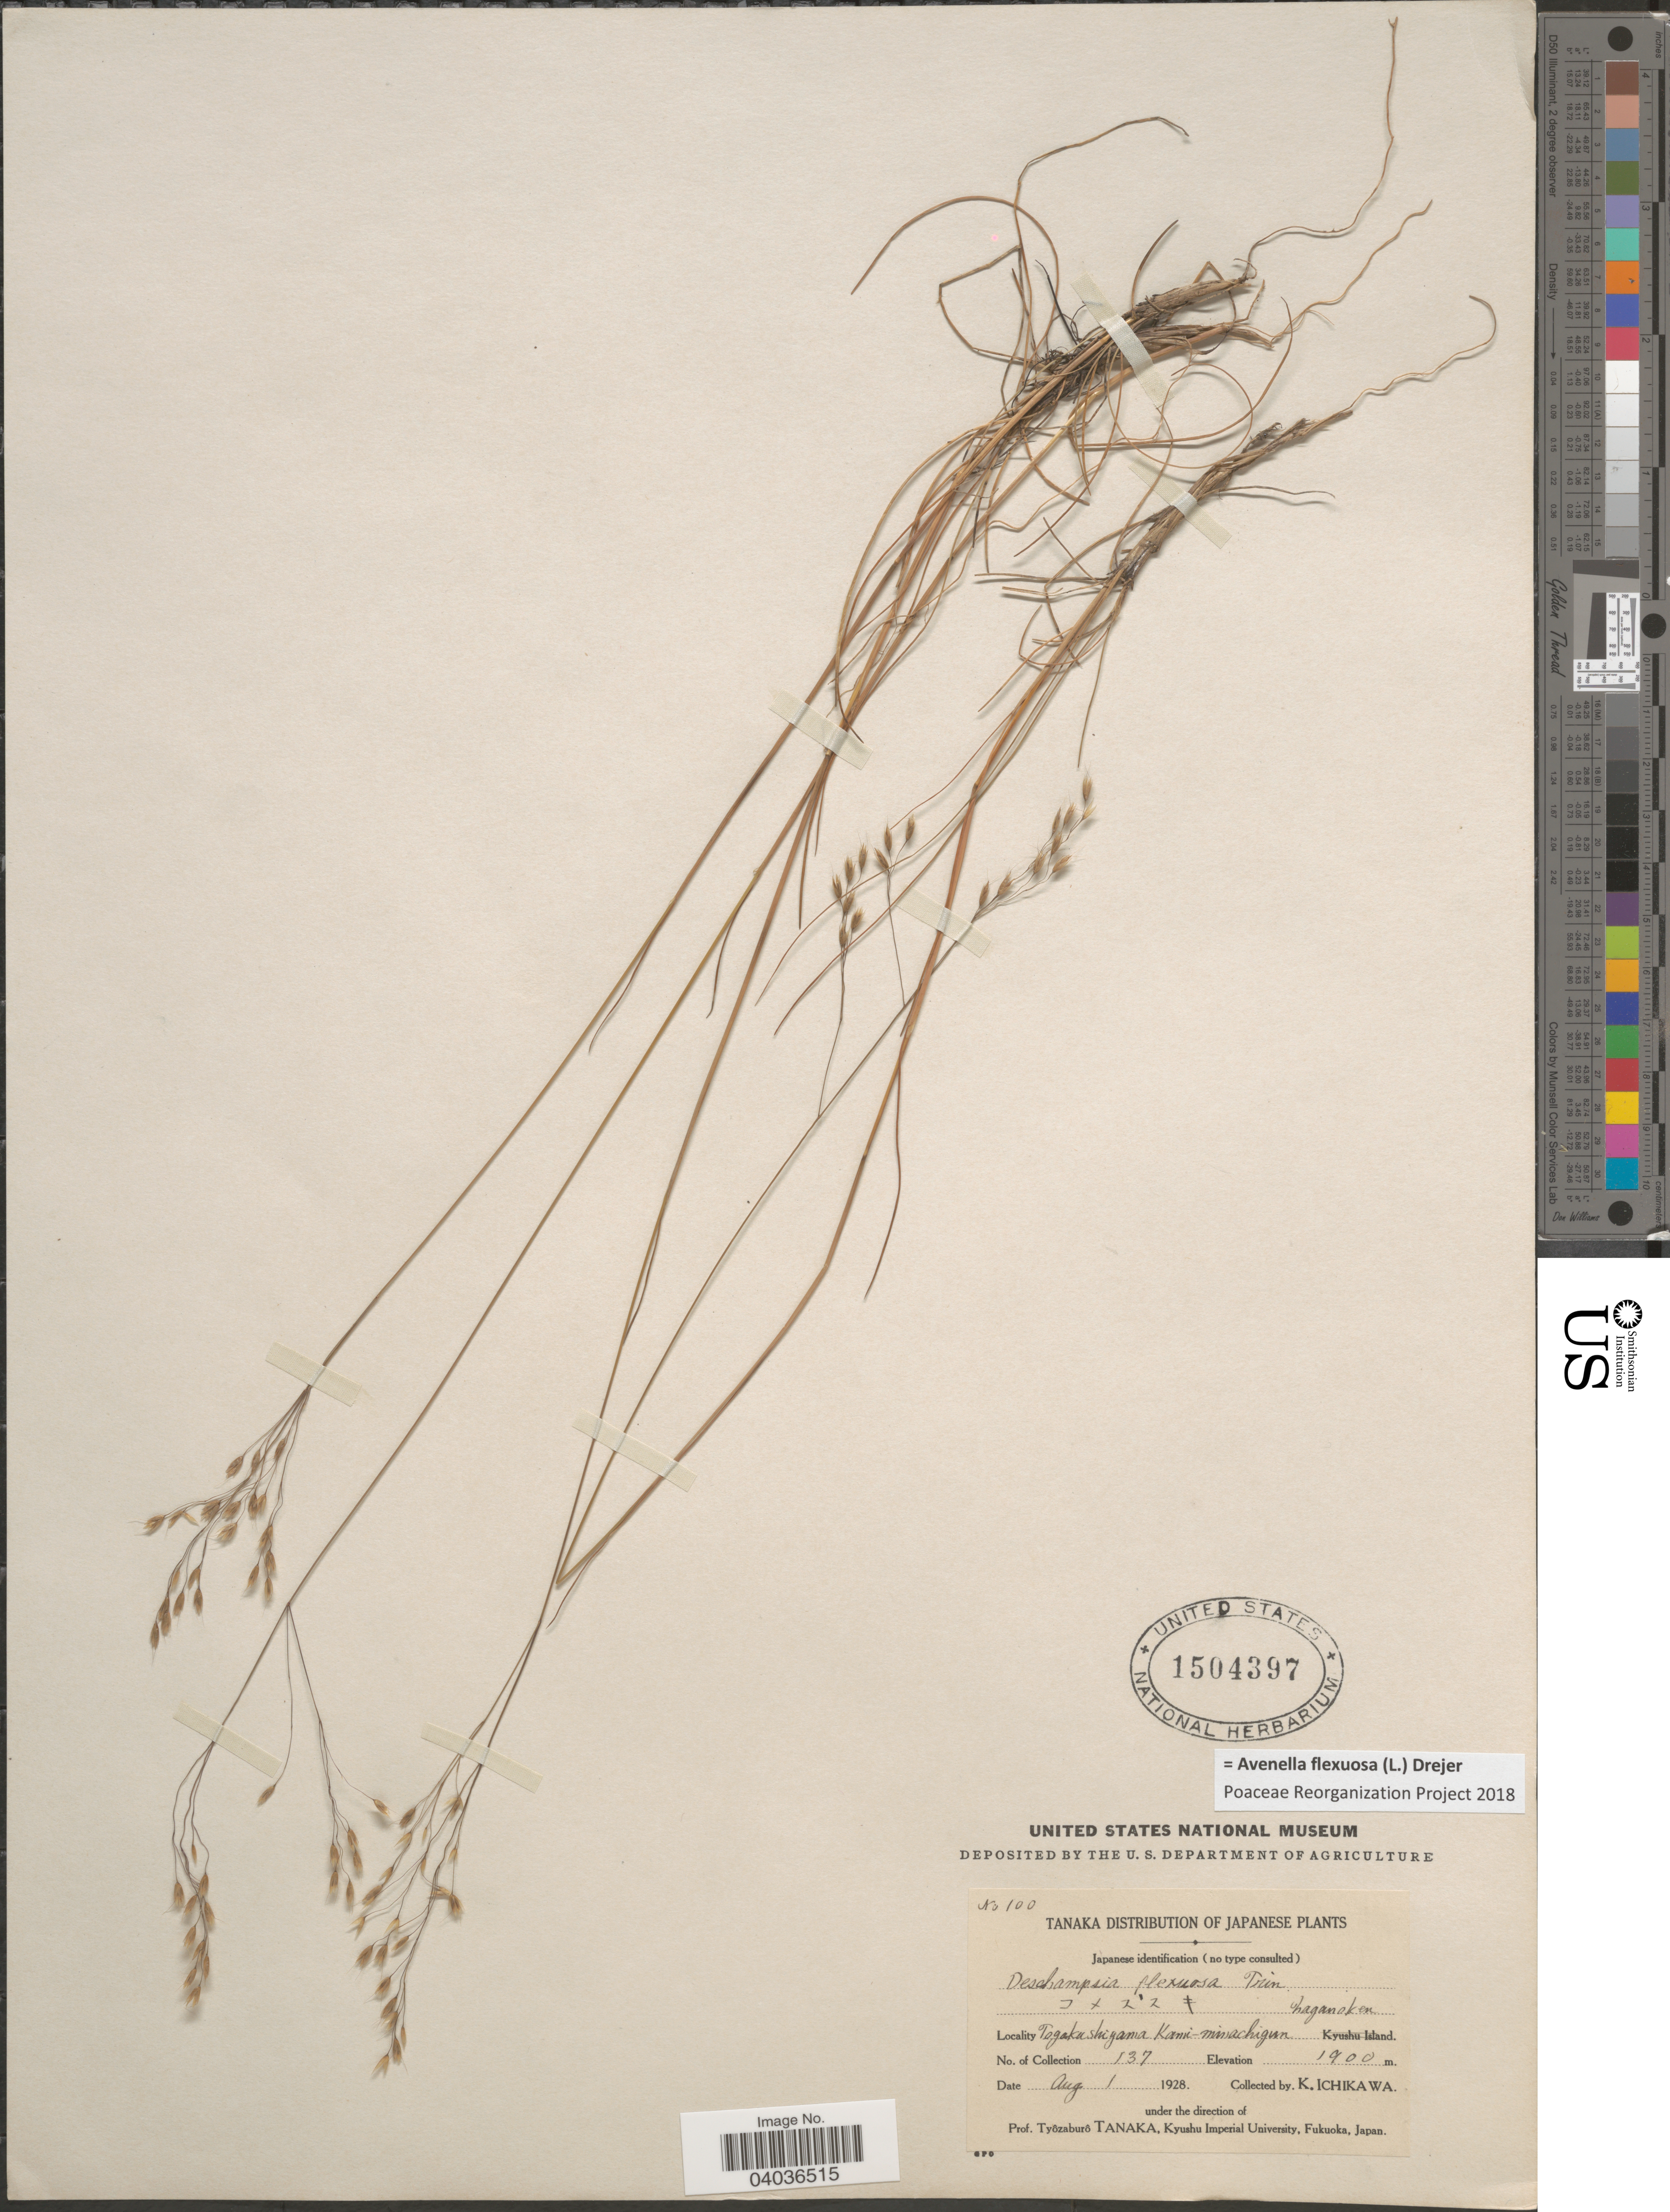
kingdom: Plantae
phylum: Tracheophyta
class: Liliopsida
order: Poales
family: Poaceae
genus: Avenella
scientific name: Avenella flexuosa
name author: (L.) Drejer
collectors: K. Ichikawa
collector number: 100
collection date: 1928-08-01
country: Japan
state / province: Hukuoka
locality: Togakushiyama Kami-minachigun.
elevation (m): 1900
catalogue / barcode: US 1504397